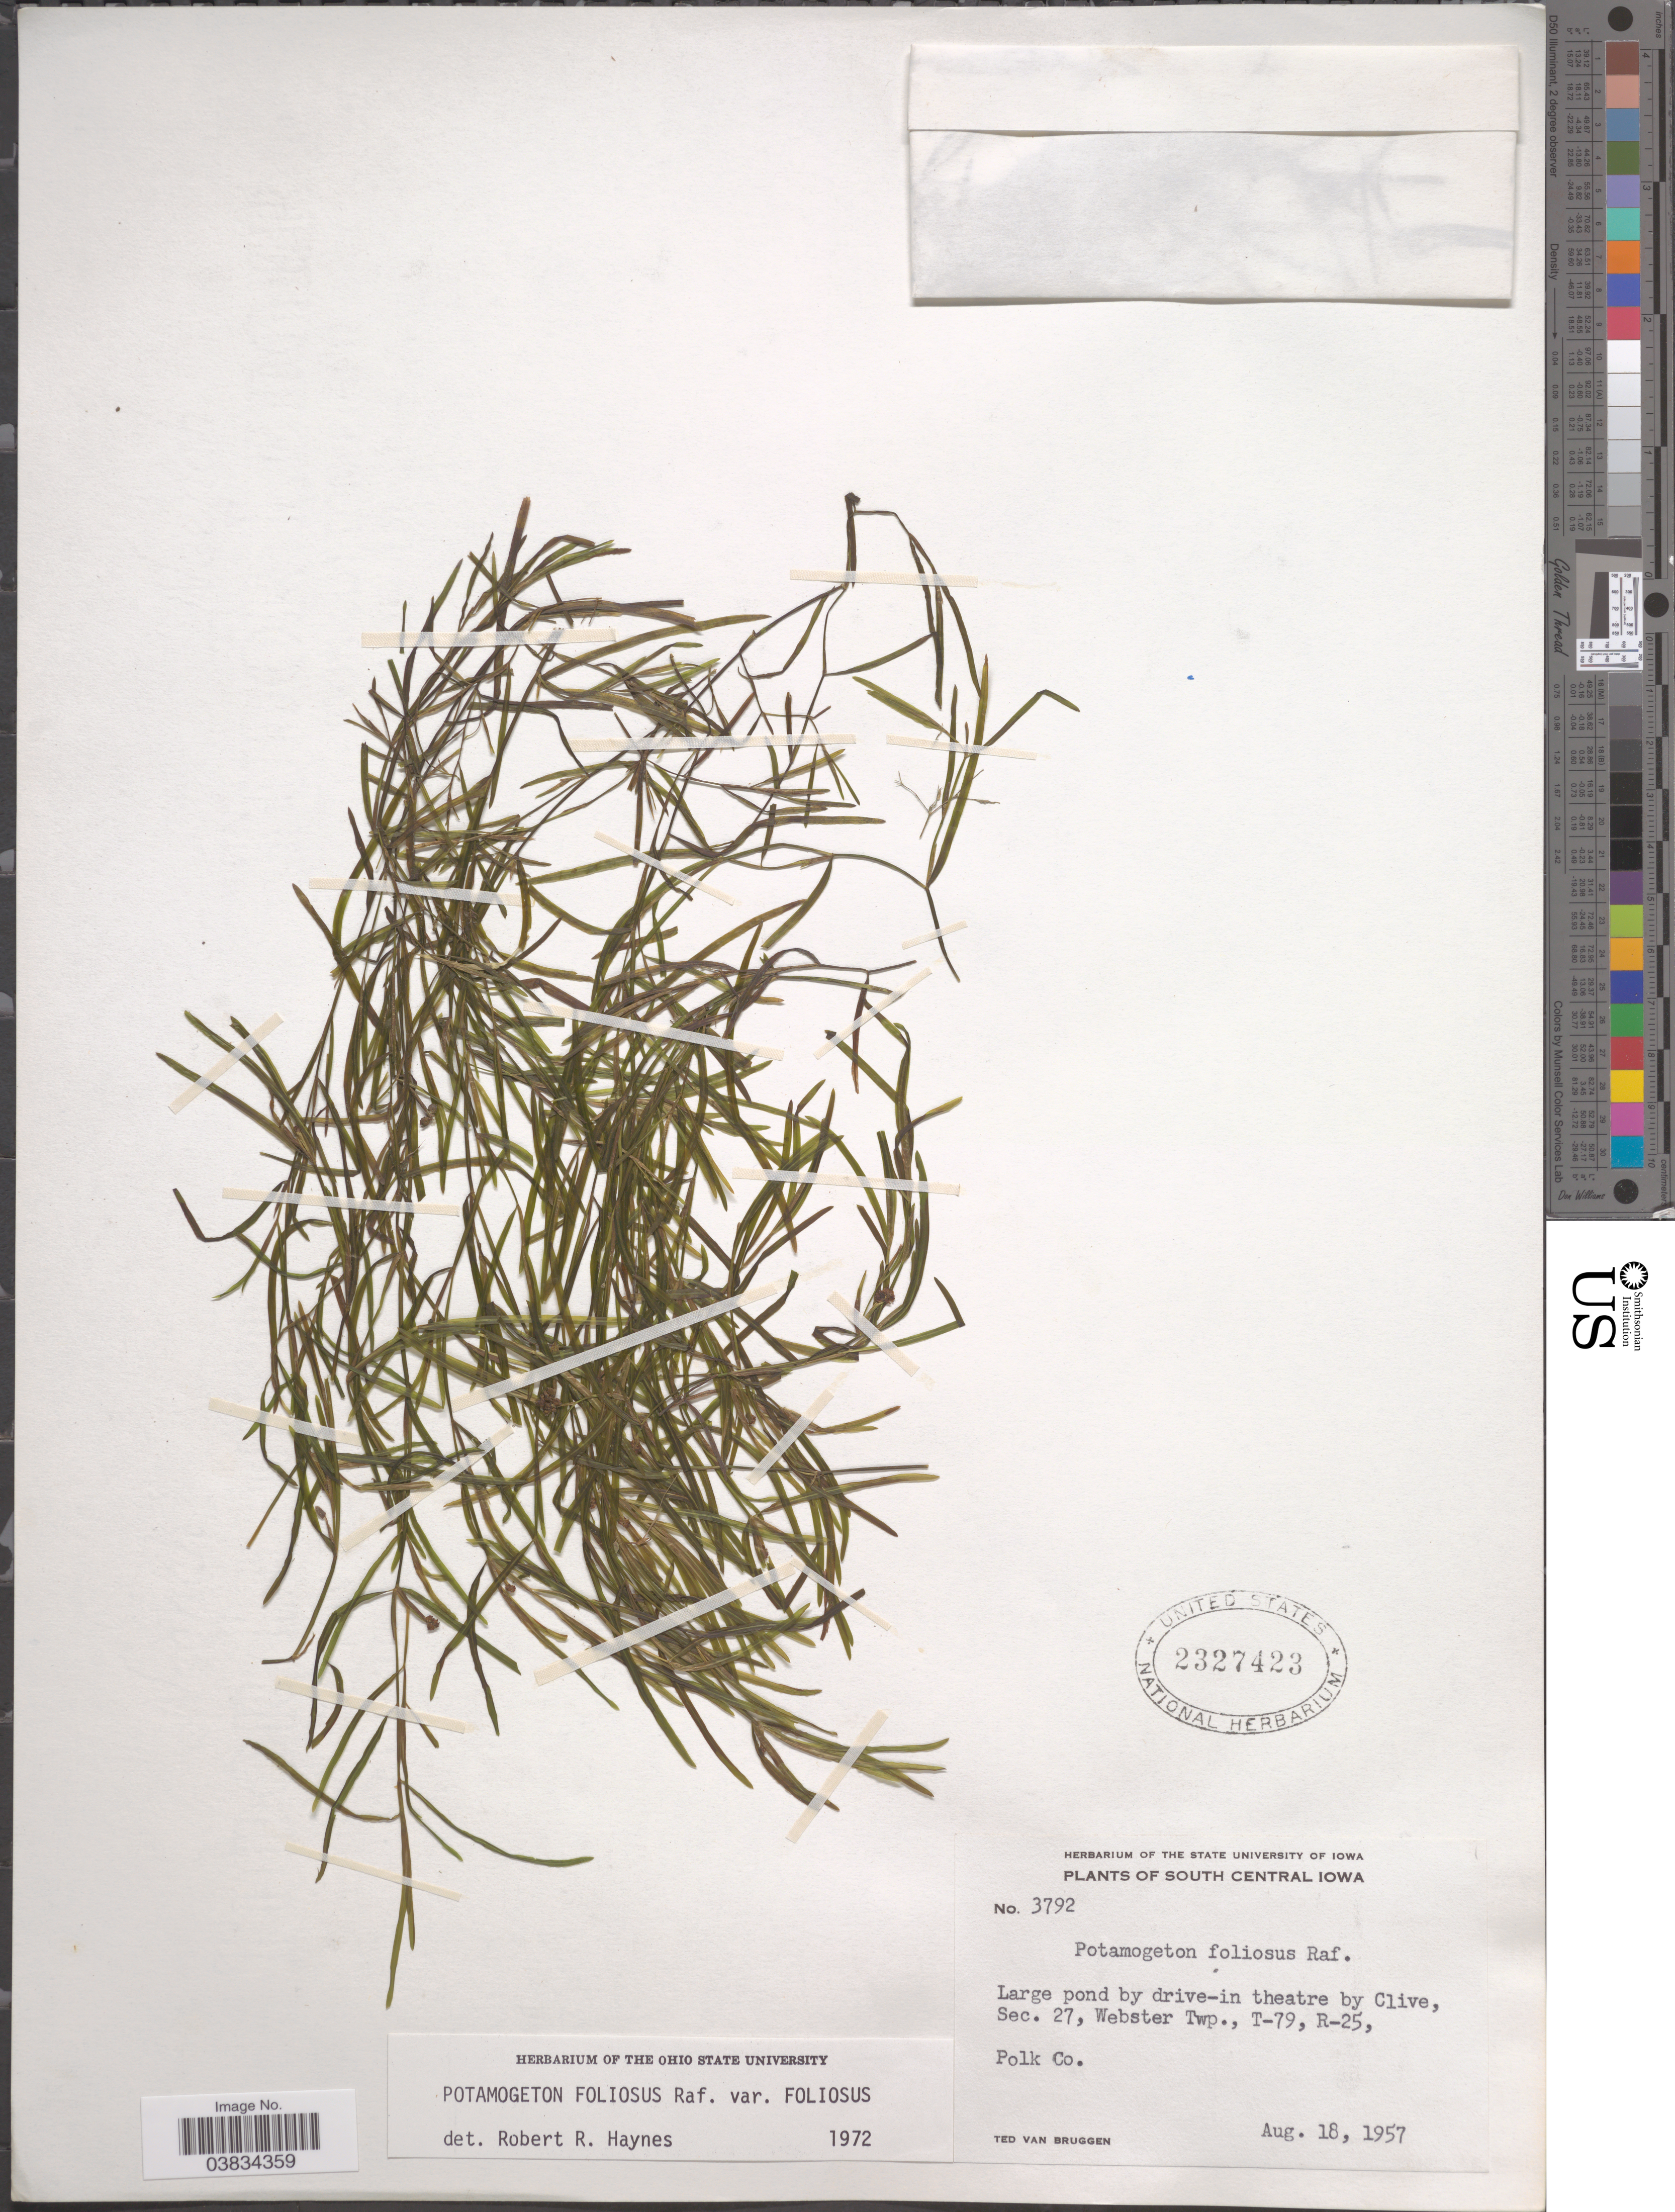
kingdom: Plantae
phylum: Tracheophyta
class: Liliopsida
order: Alismatales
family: Potamogetonaceae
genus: Potamogeton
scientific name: Potamogeton foliosus var. foliosus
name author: Raf.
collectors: T. van Bruggen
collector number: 3792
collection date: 1957-08-18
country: United States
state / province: Iowa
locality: South Central. Large pond by drive-in theatre by Clive, Sec. 27, Webster Twp., T-79, R-25, Polk Co.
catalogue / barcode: US 2327423